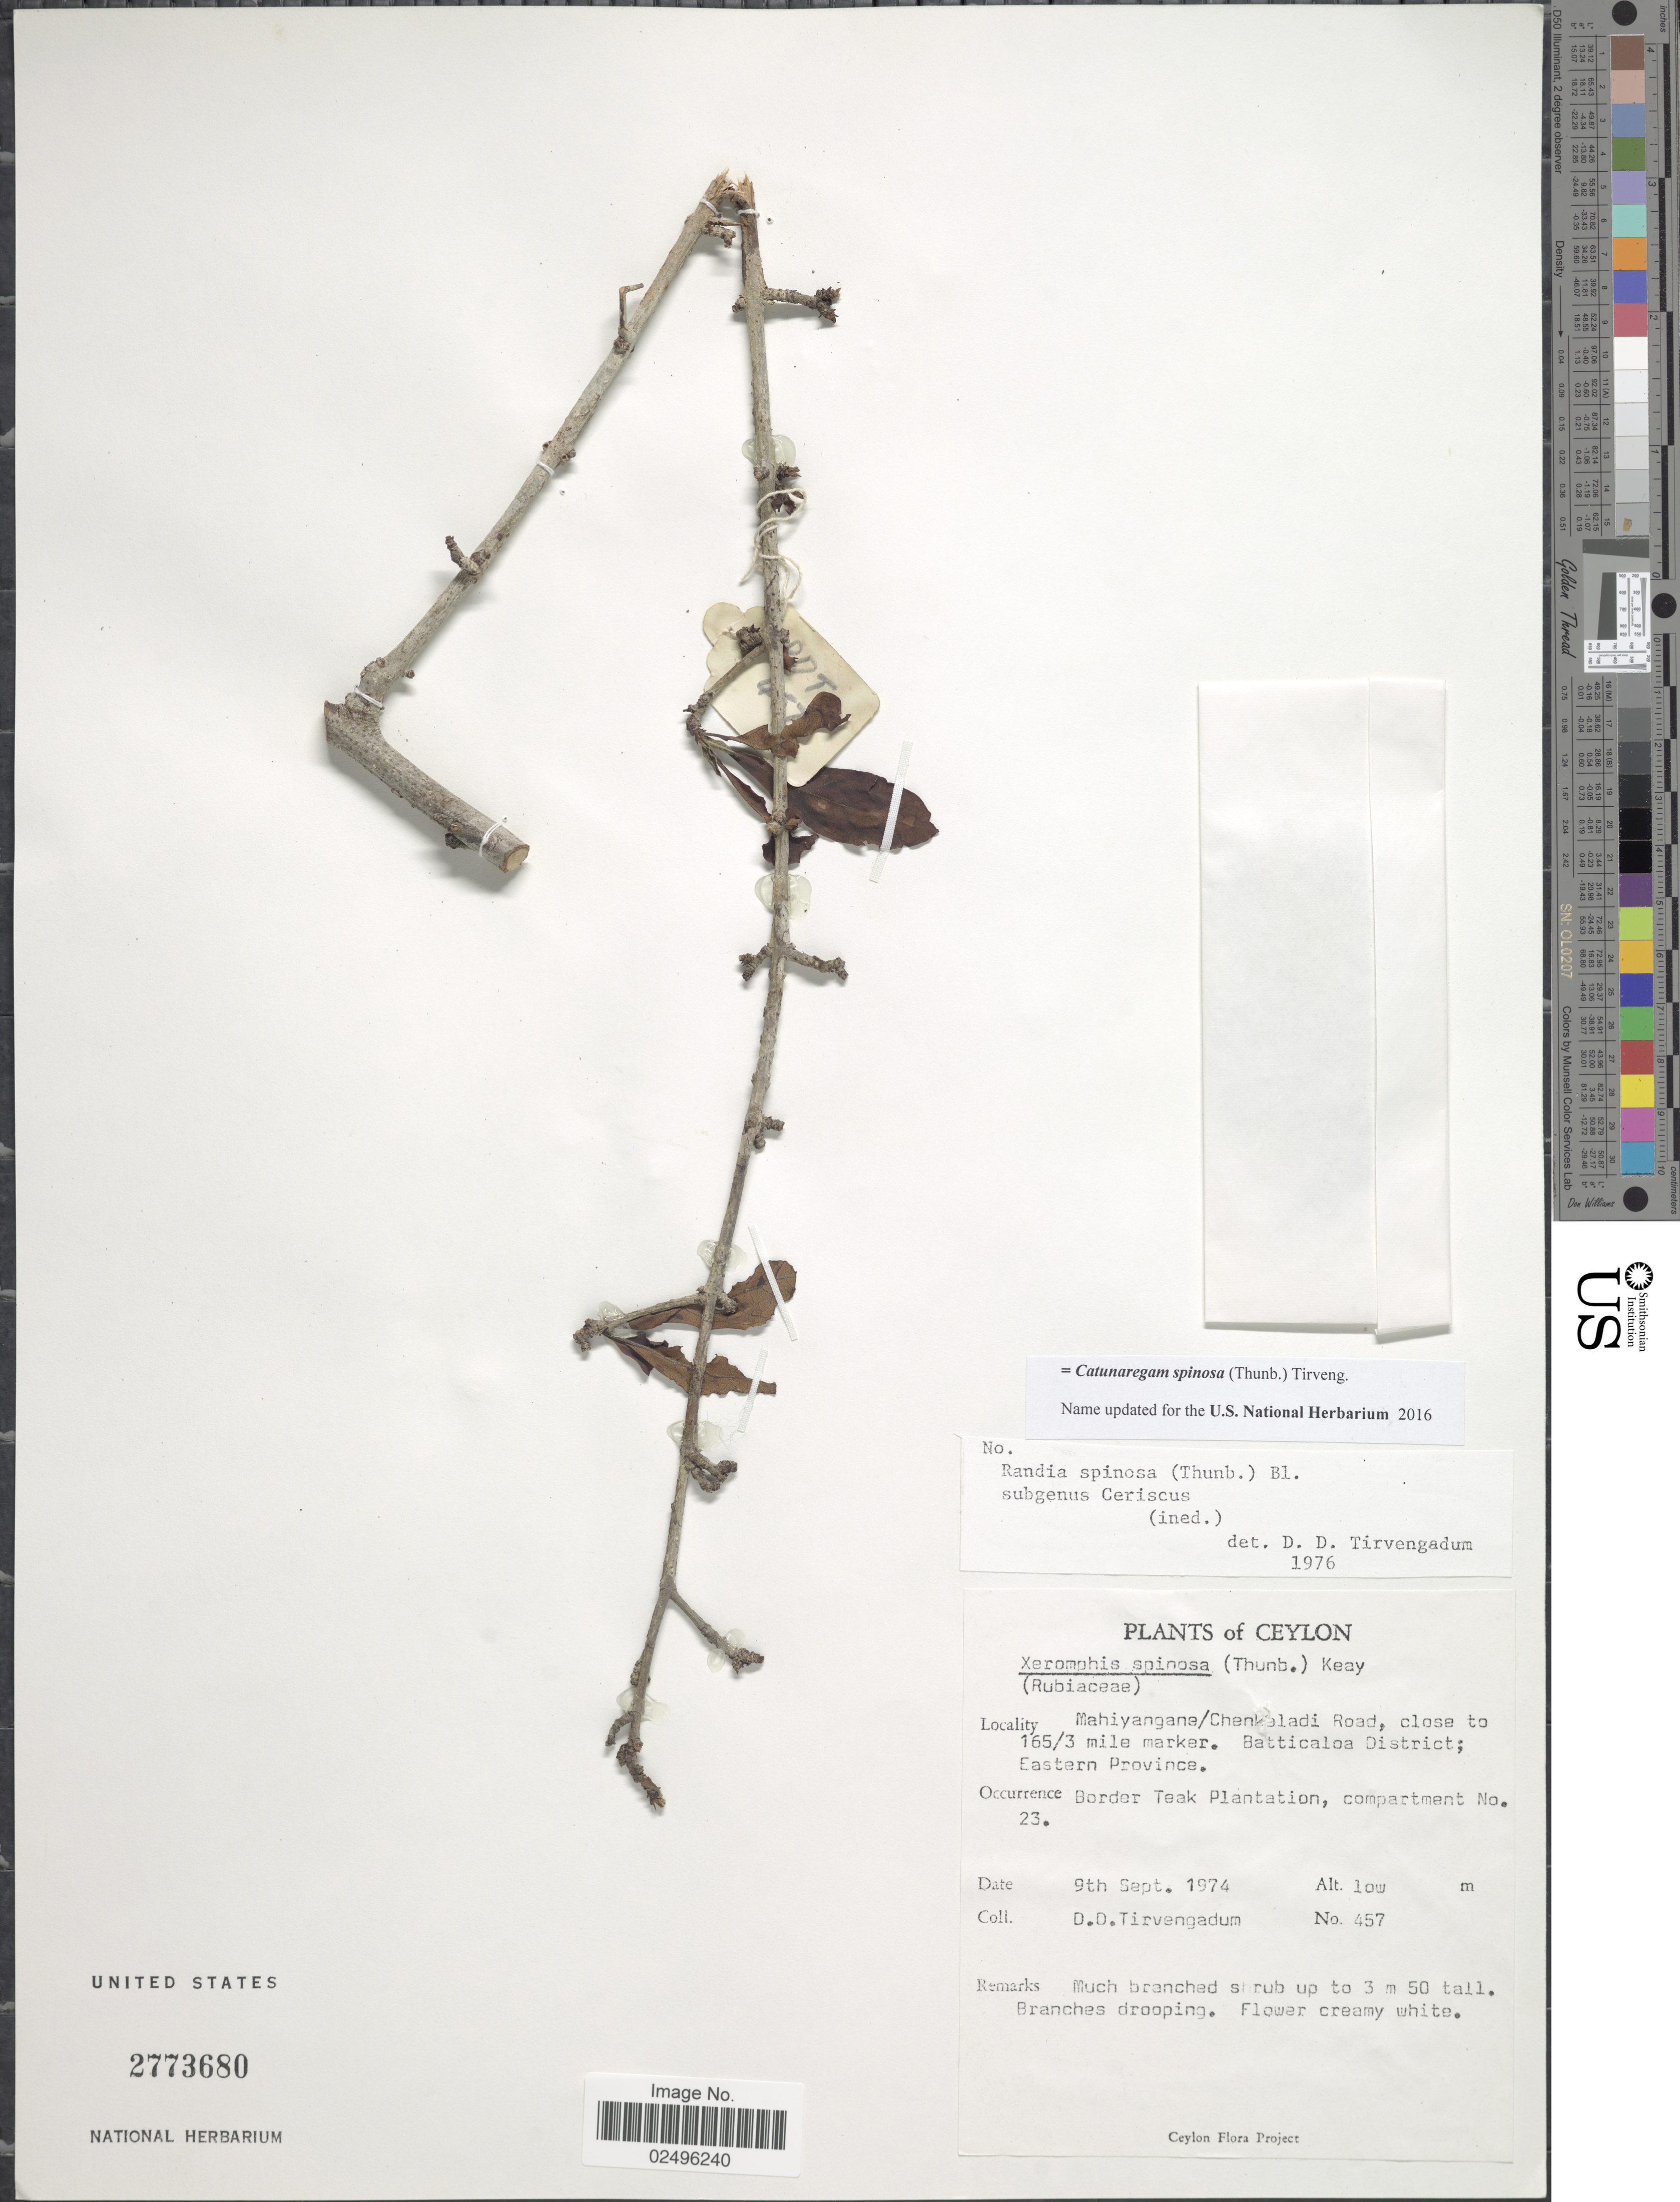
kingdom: Plantae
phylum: Tracheophyta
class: Magnoliopsida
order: Gentianales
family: Rubiaceae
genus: Catunaregam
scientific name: Catunaregam spinosa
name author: (Thunb.) Tirveng.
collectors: D. Tirvengadum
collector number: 457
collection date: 1974-09-09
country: Sri Lanka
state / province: Eastern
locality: Ceylon. Mahiyangane/Chenkaladi Road, close to 165/3 mile marker. Batticaloa District; Border Teak Plantation, compartment No. 23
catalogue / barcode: US 2773680